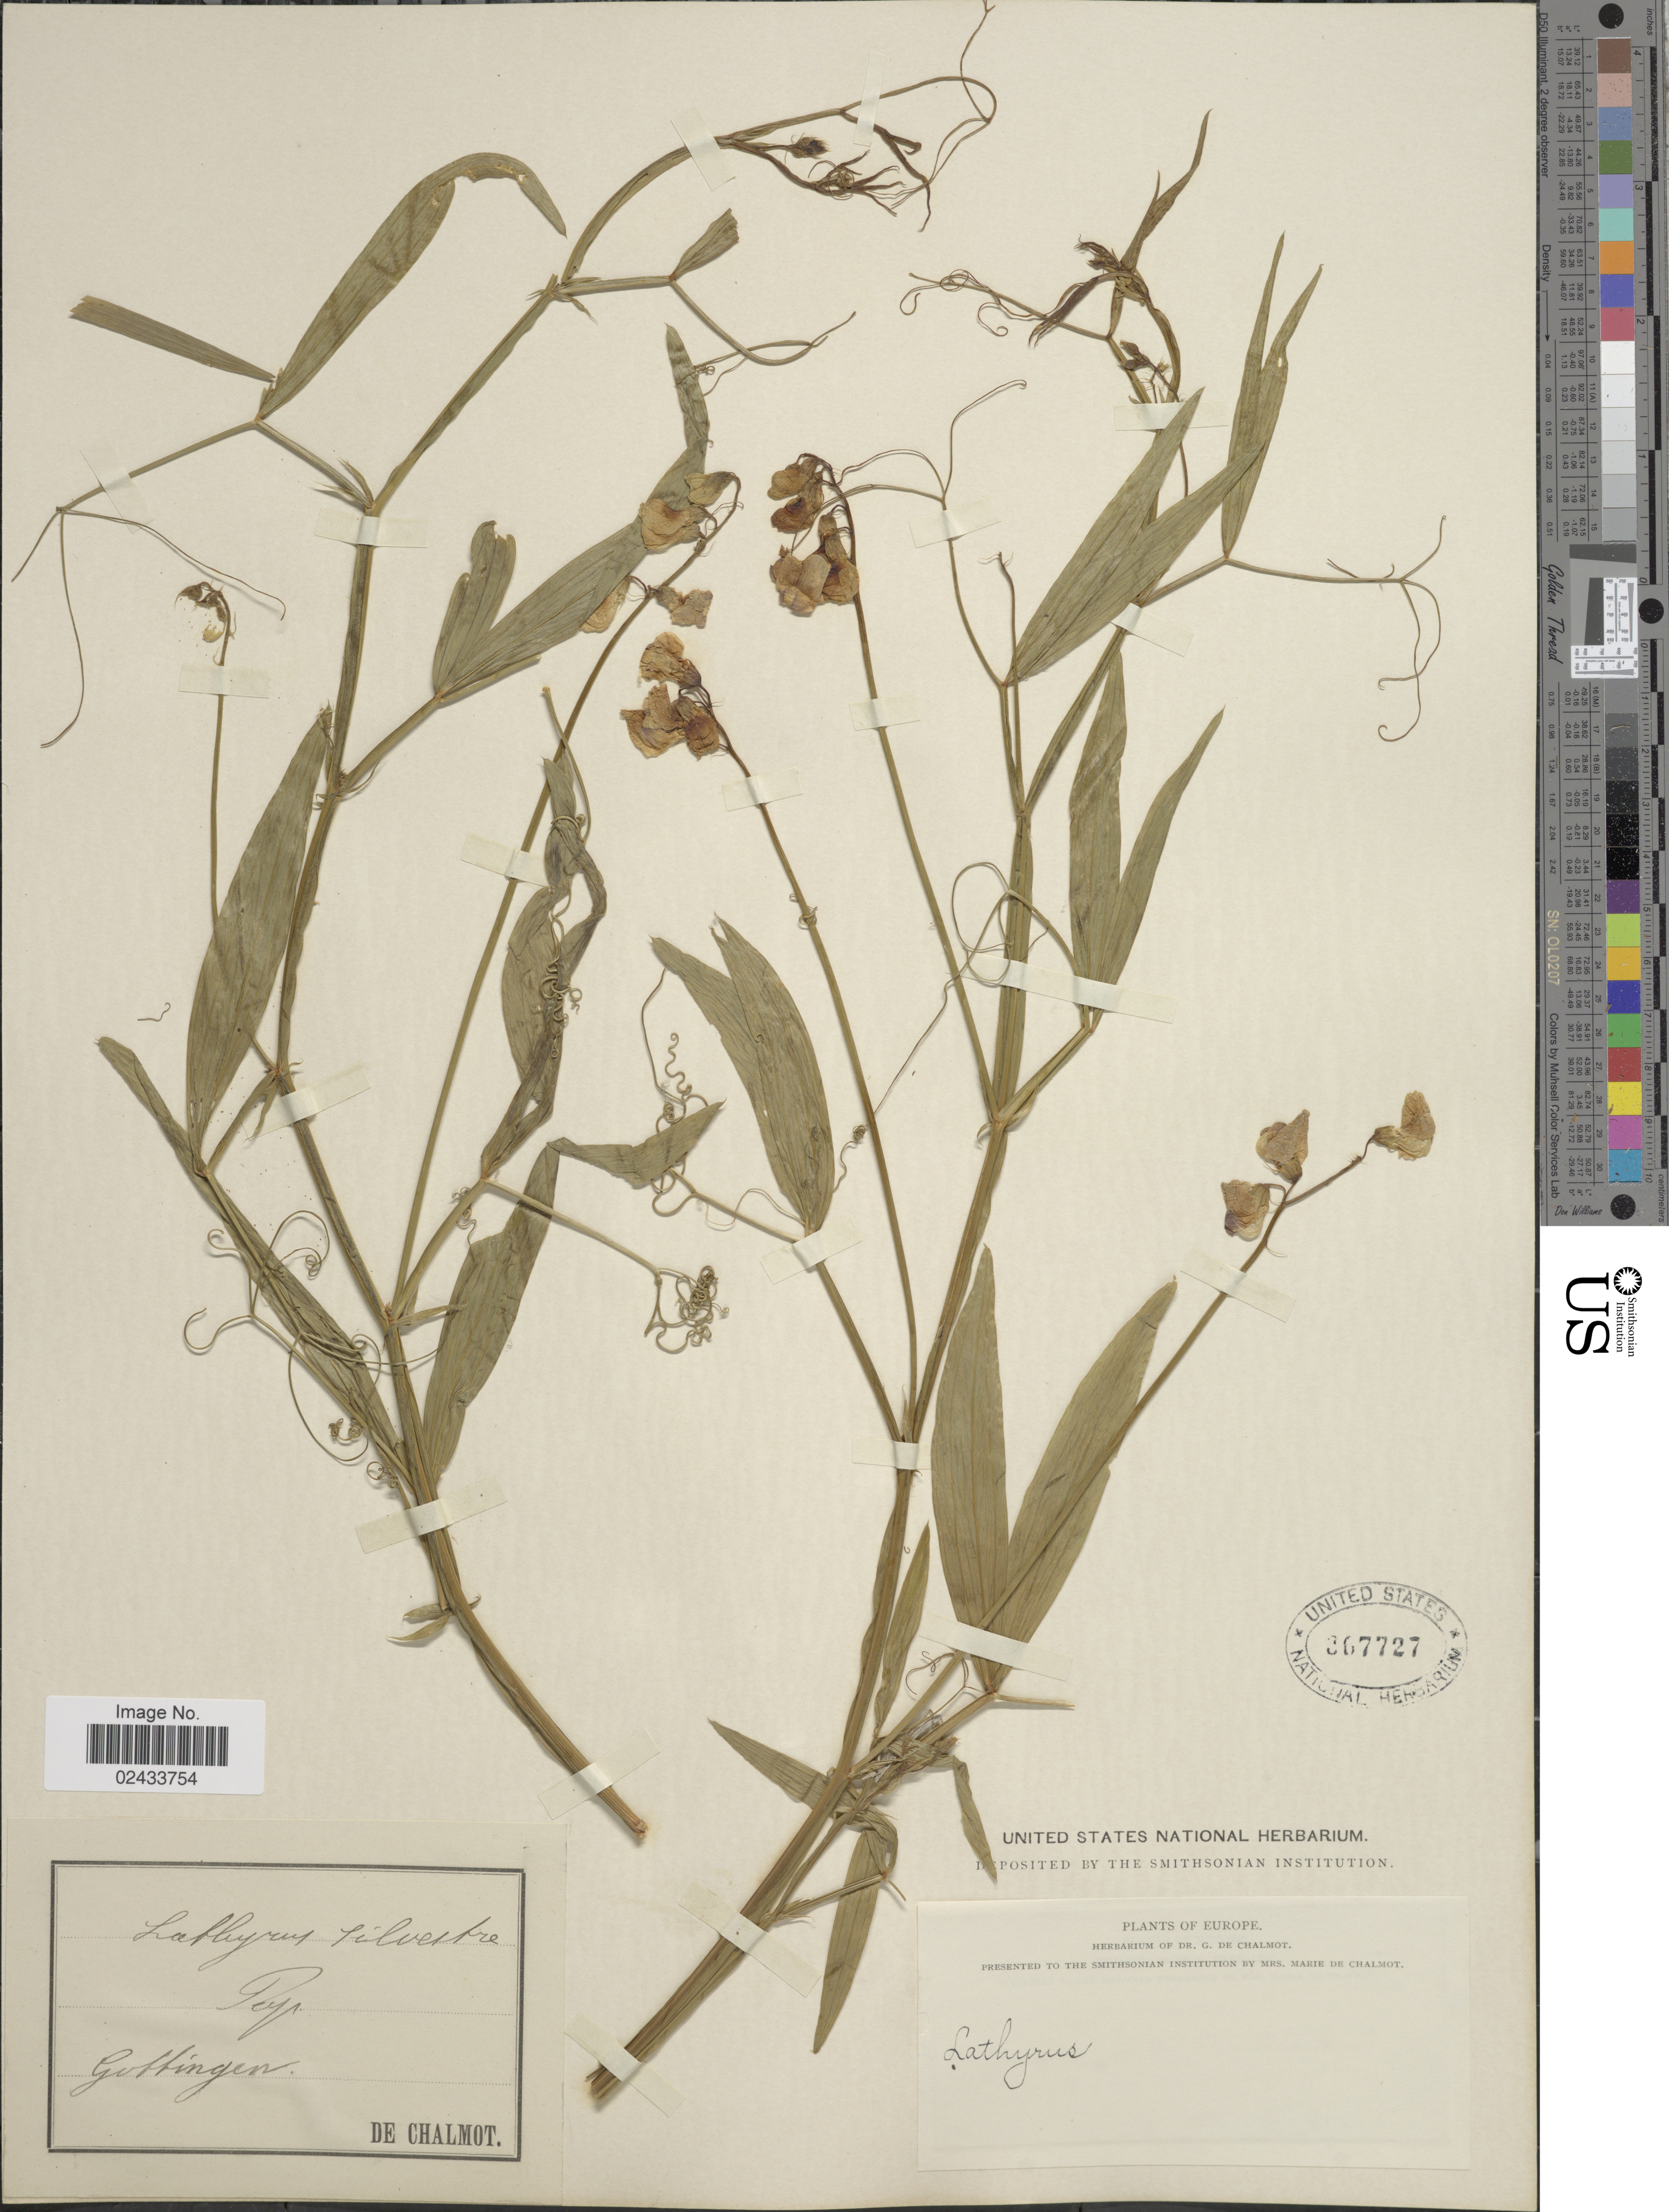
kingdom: Plantae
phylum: Tracheophyta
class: Magnoliopsida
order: Fabales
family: Fabaceae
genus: Lathyrus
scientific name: Lathyrus sylvestris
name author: L.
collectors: M. Chalmot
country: Germany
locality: Gottingen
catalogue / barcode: US 367727